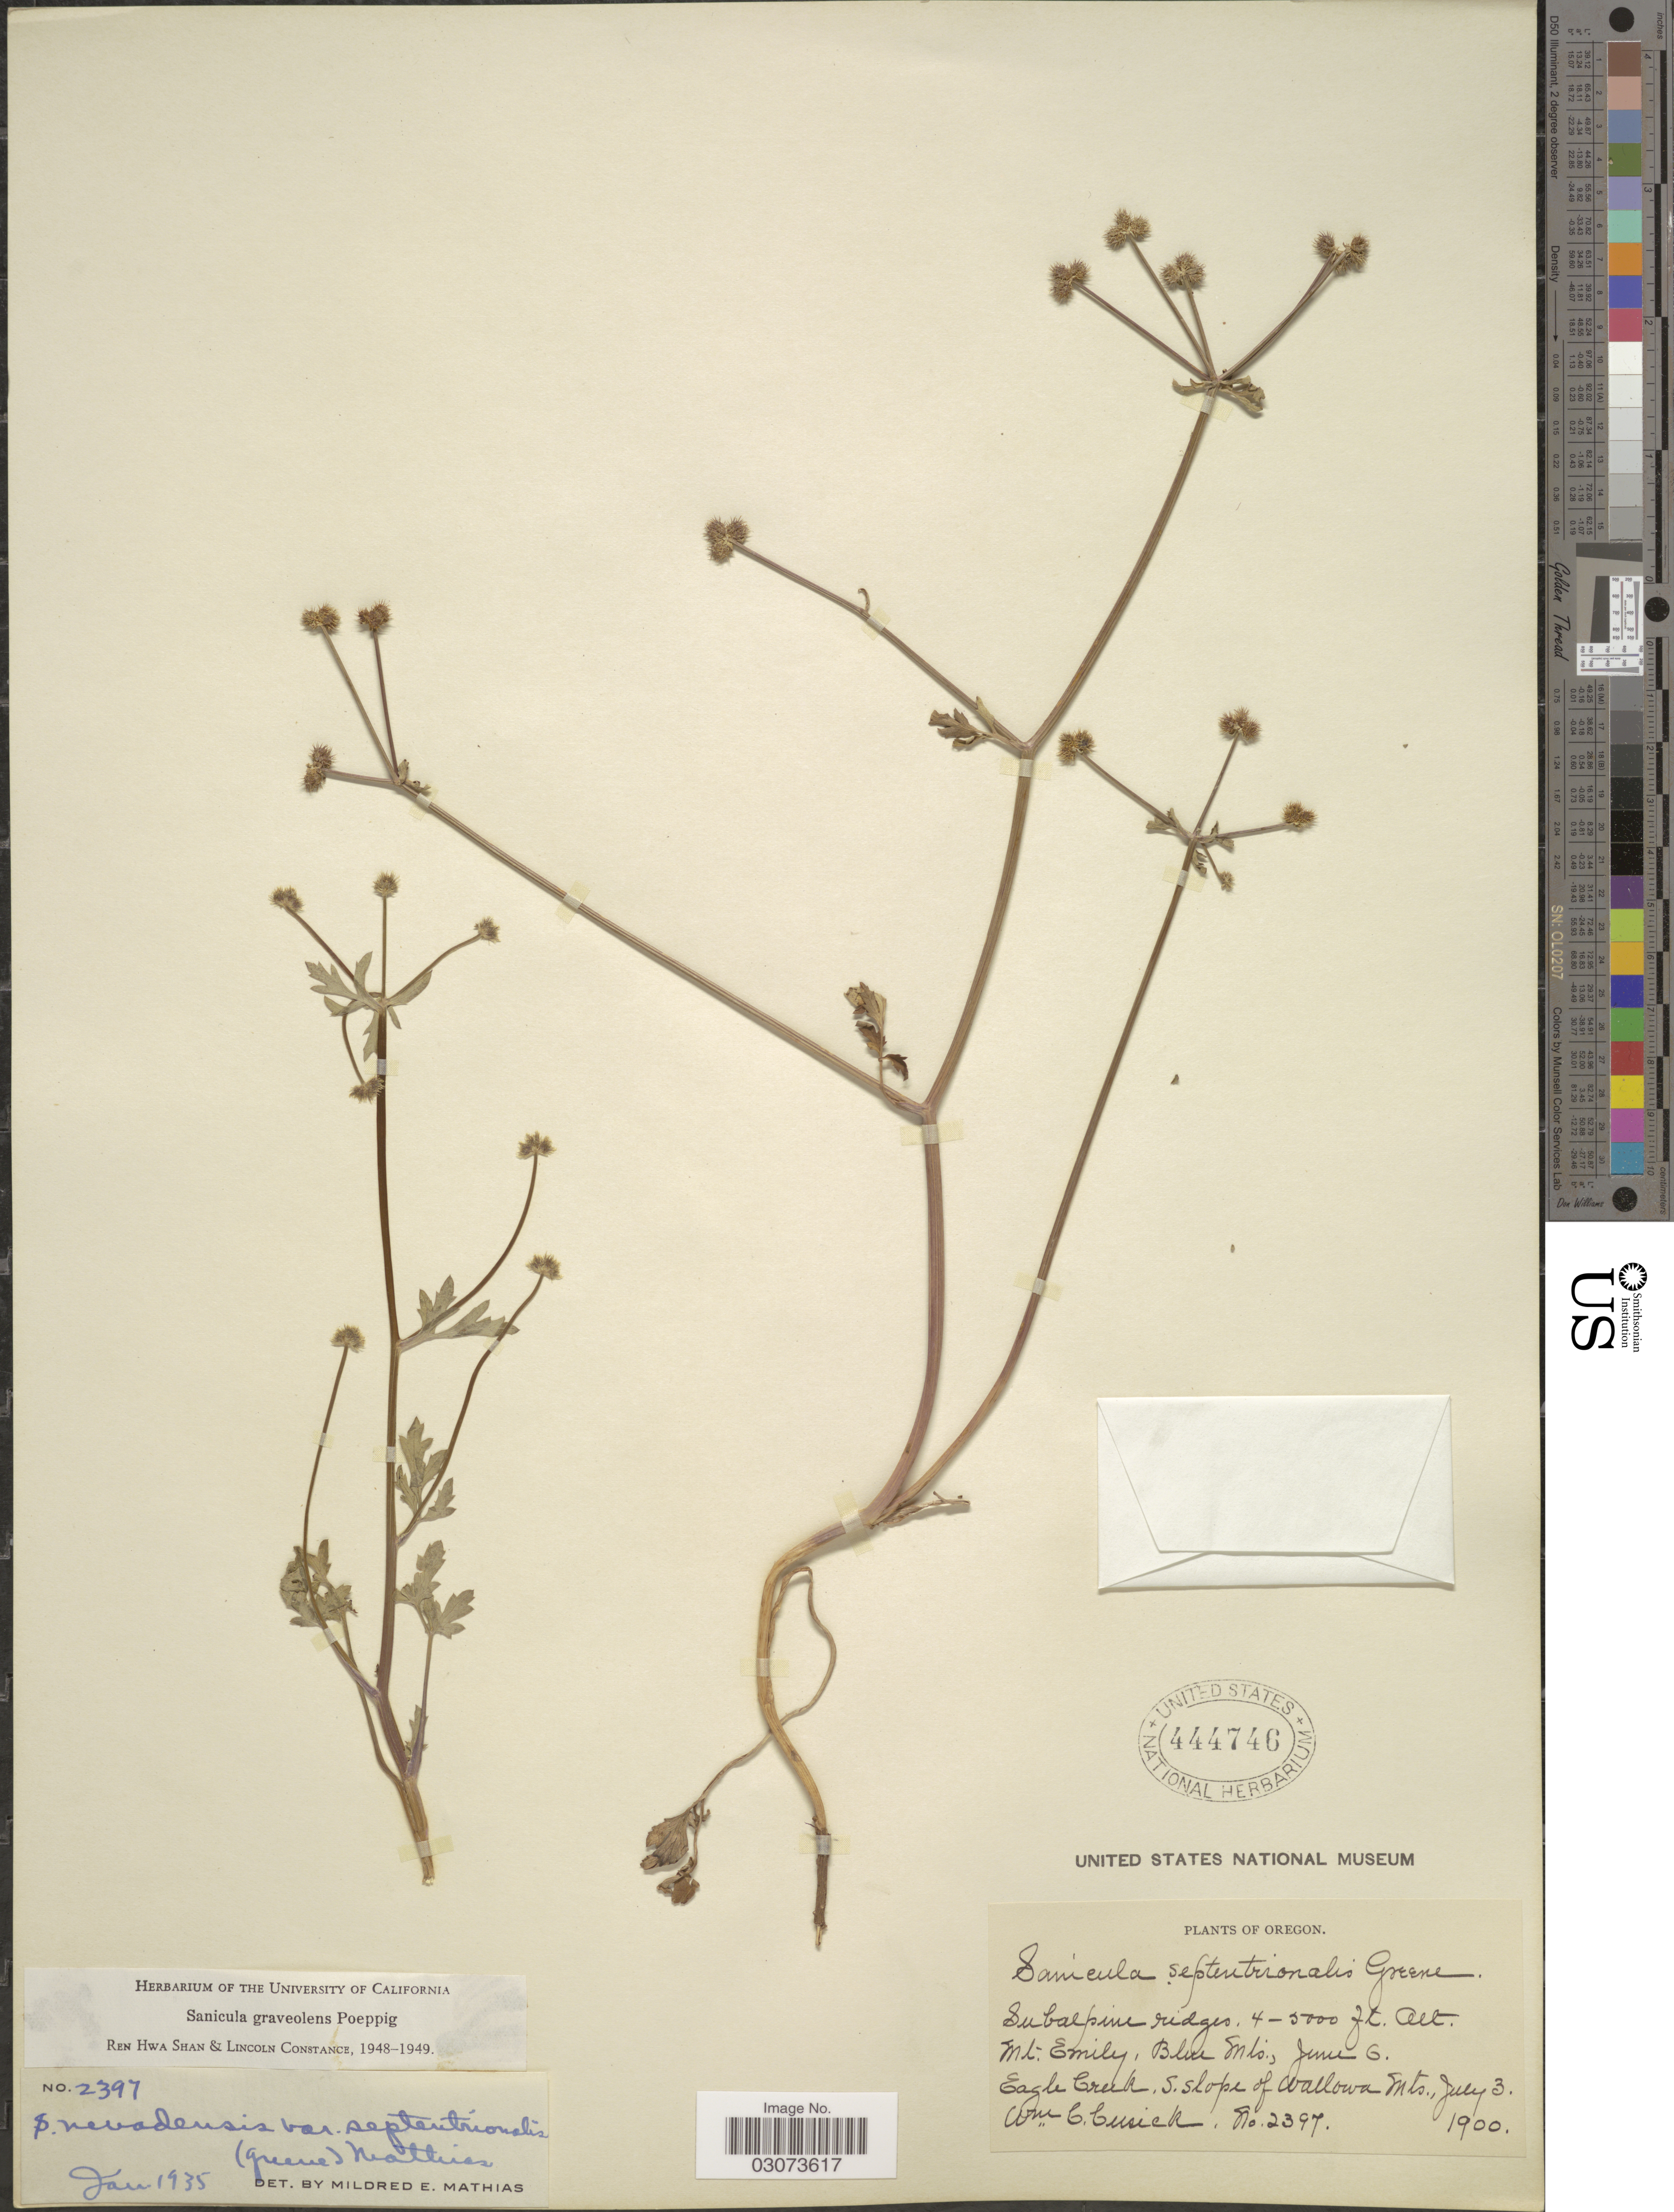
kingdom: Plantae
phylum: Tracheophyta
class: Magnoliopsida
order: Apiales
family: Apiaceae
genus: Sanicula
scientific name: Sanicula graveolens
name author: Poepp. ex DC.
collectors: W. C. Cusick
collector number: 2397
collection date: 1900-06-06/1900-07-03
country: United States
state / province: Oregon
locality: Mt. Emily, Blue Mts.; Eagle Creek, S. slope of Wallowa Mts.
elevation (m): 1219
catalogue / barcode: US 444746